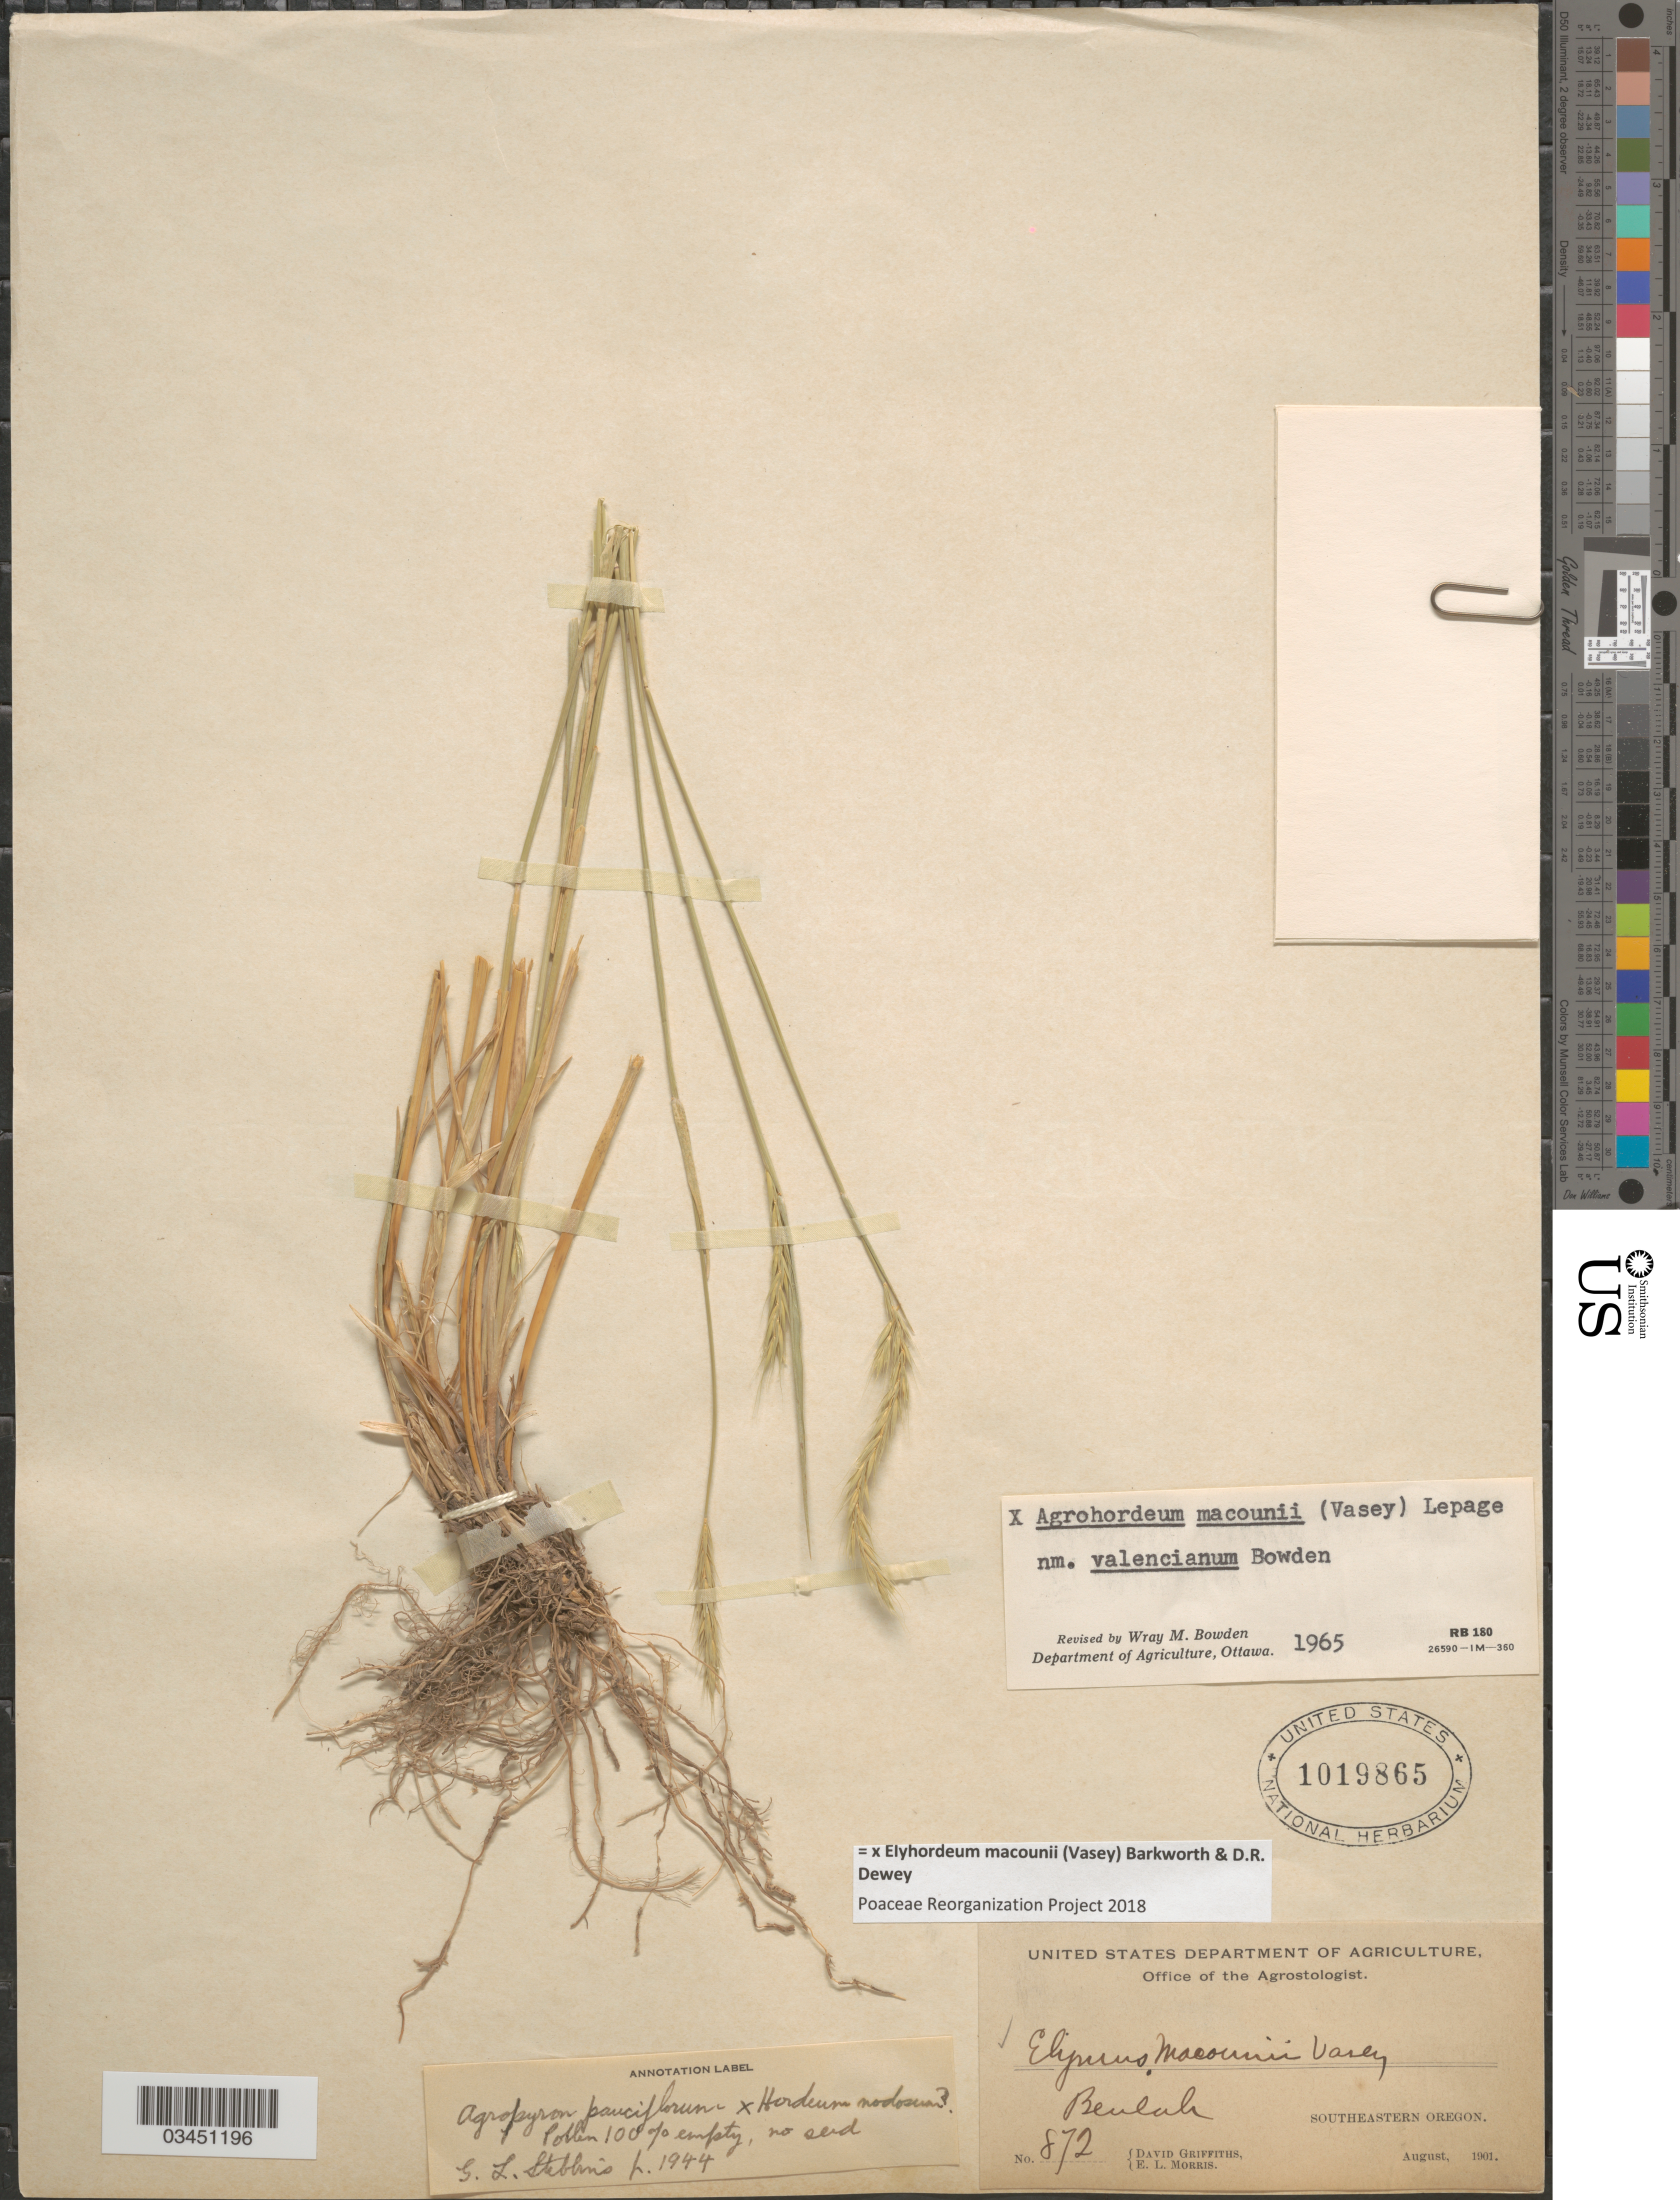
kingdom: Plantae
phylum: Tracheophyta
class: Liliopsida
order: Poales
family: Poaceae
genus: Elyhordeum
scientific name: x Elyhordeum macounii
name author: (Vasey) Barkworth & Dewey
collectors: D. Griffiths & E. Morris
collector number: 872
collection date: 1901-08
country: United States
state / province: Oregon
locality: Beulah. Southeastern Oregon.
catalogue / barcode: US 1019865